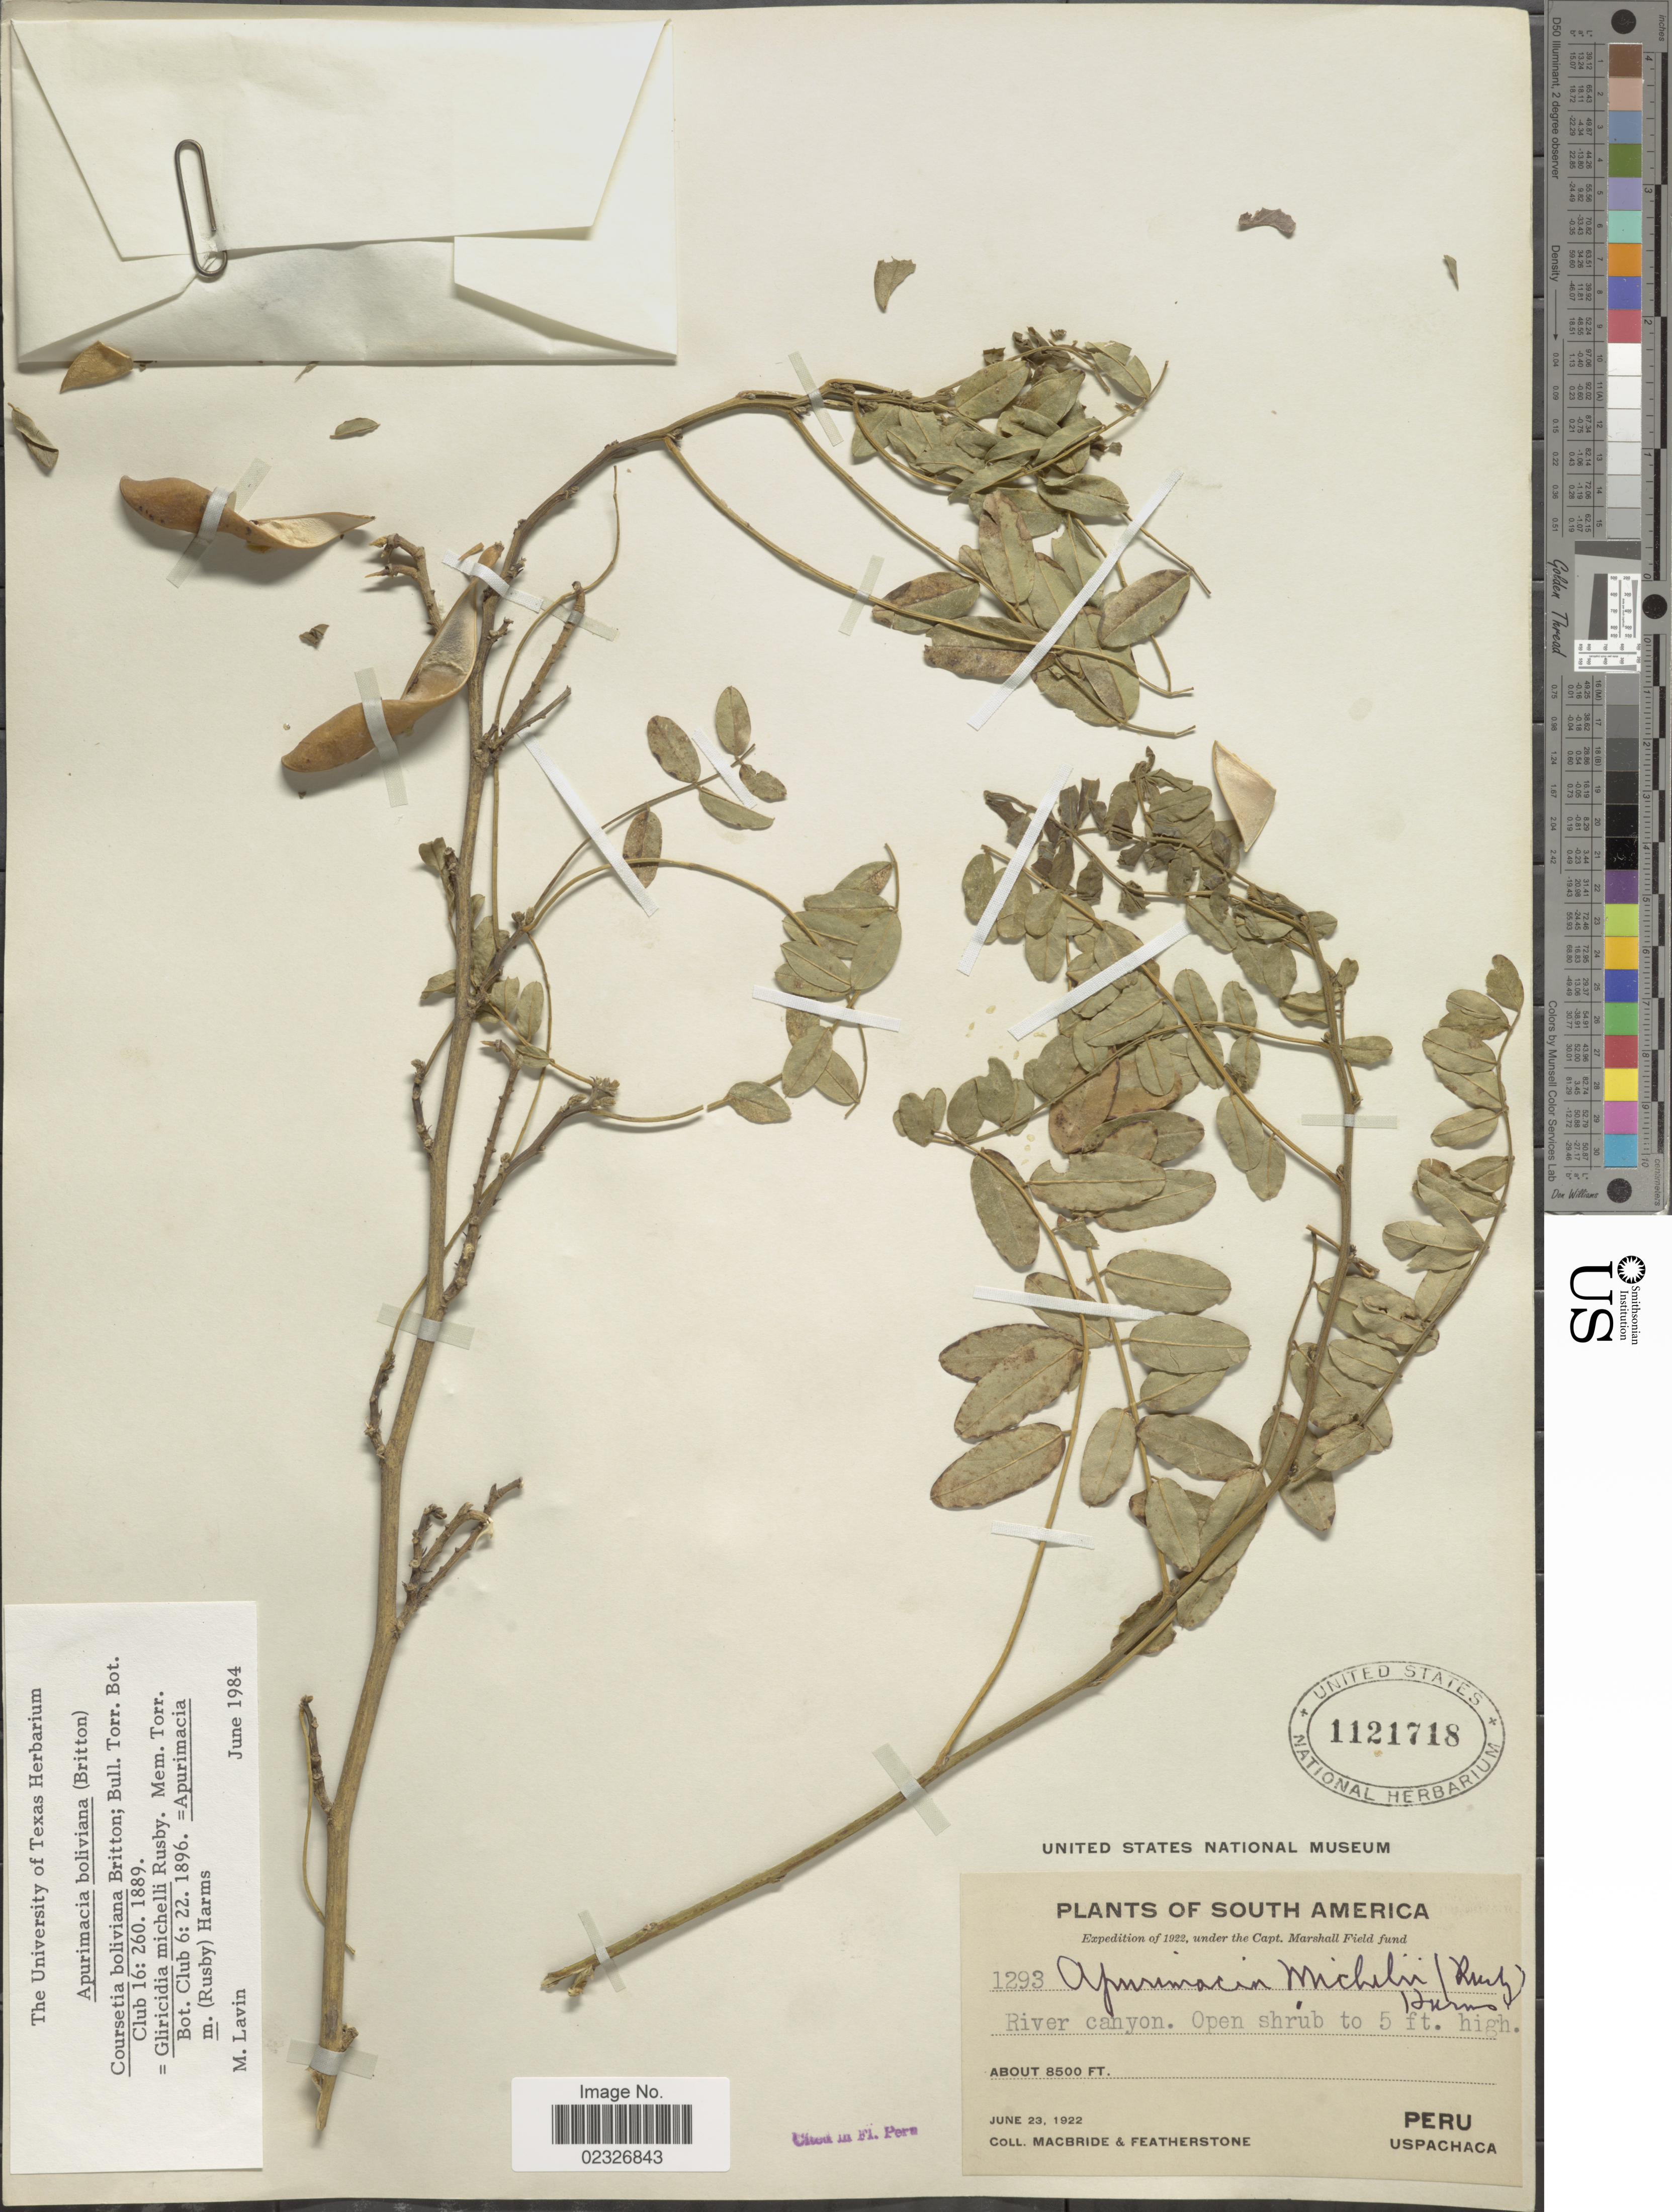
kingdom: Plantae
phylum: Tracheophyta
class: Magnoliopsida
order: Fabales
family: Fabaceae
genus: Apurimacia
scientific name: Apurimacia boliviana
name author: (Britton) Lavin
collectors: Macbride, -- & -. Featherstone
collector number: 1293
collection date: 1922-06-23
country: Peru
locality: Uspachaca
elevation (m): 2591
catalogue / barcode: US 1121718